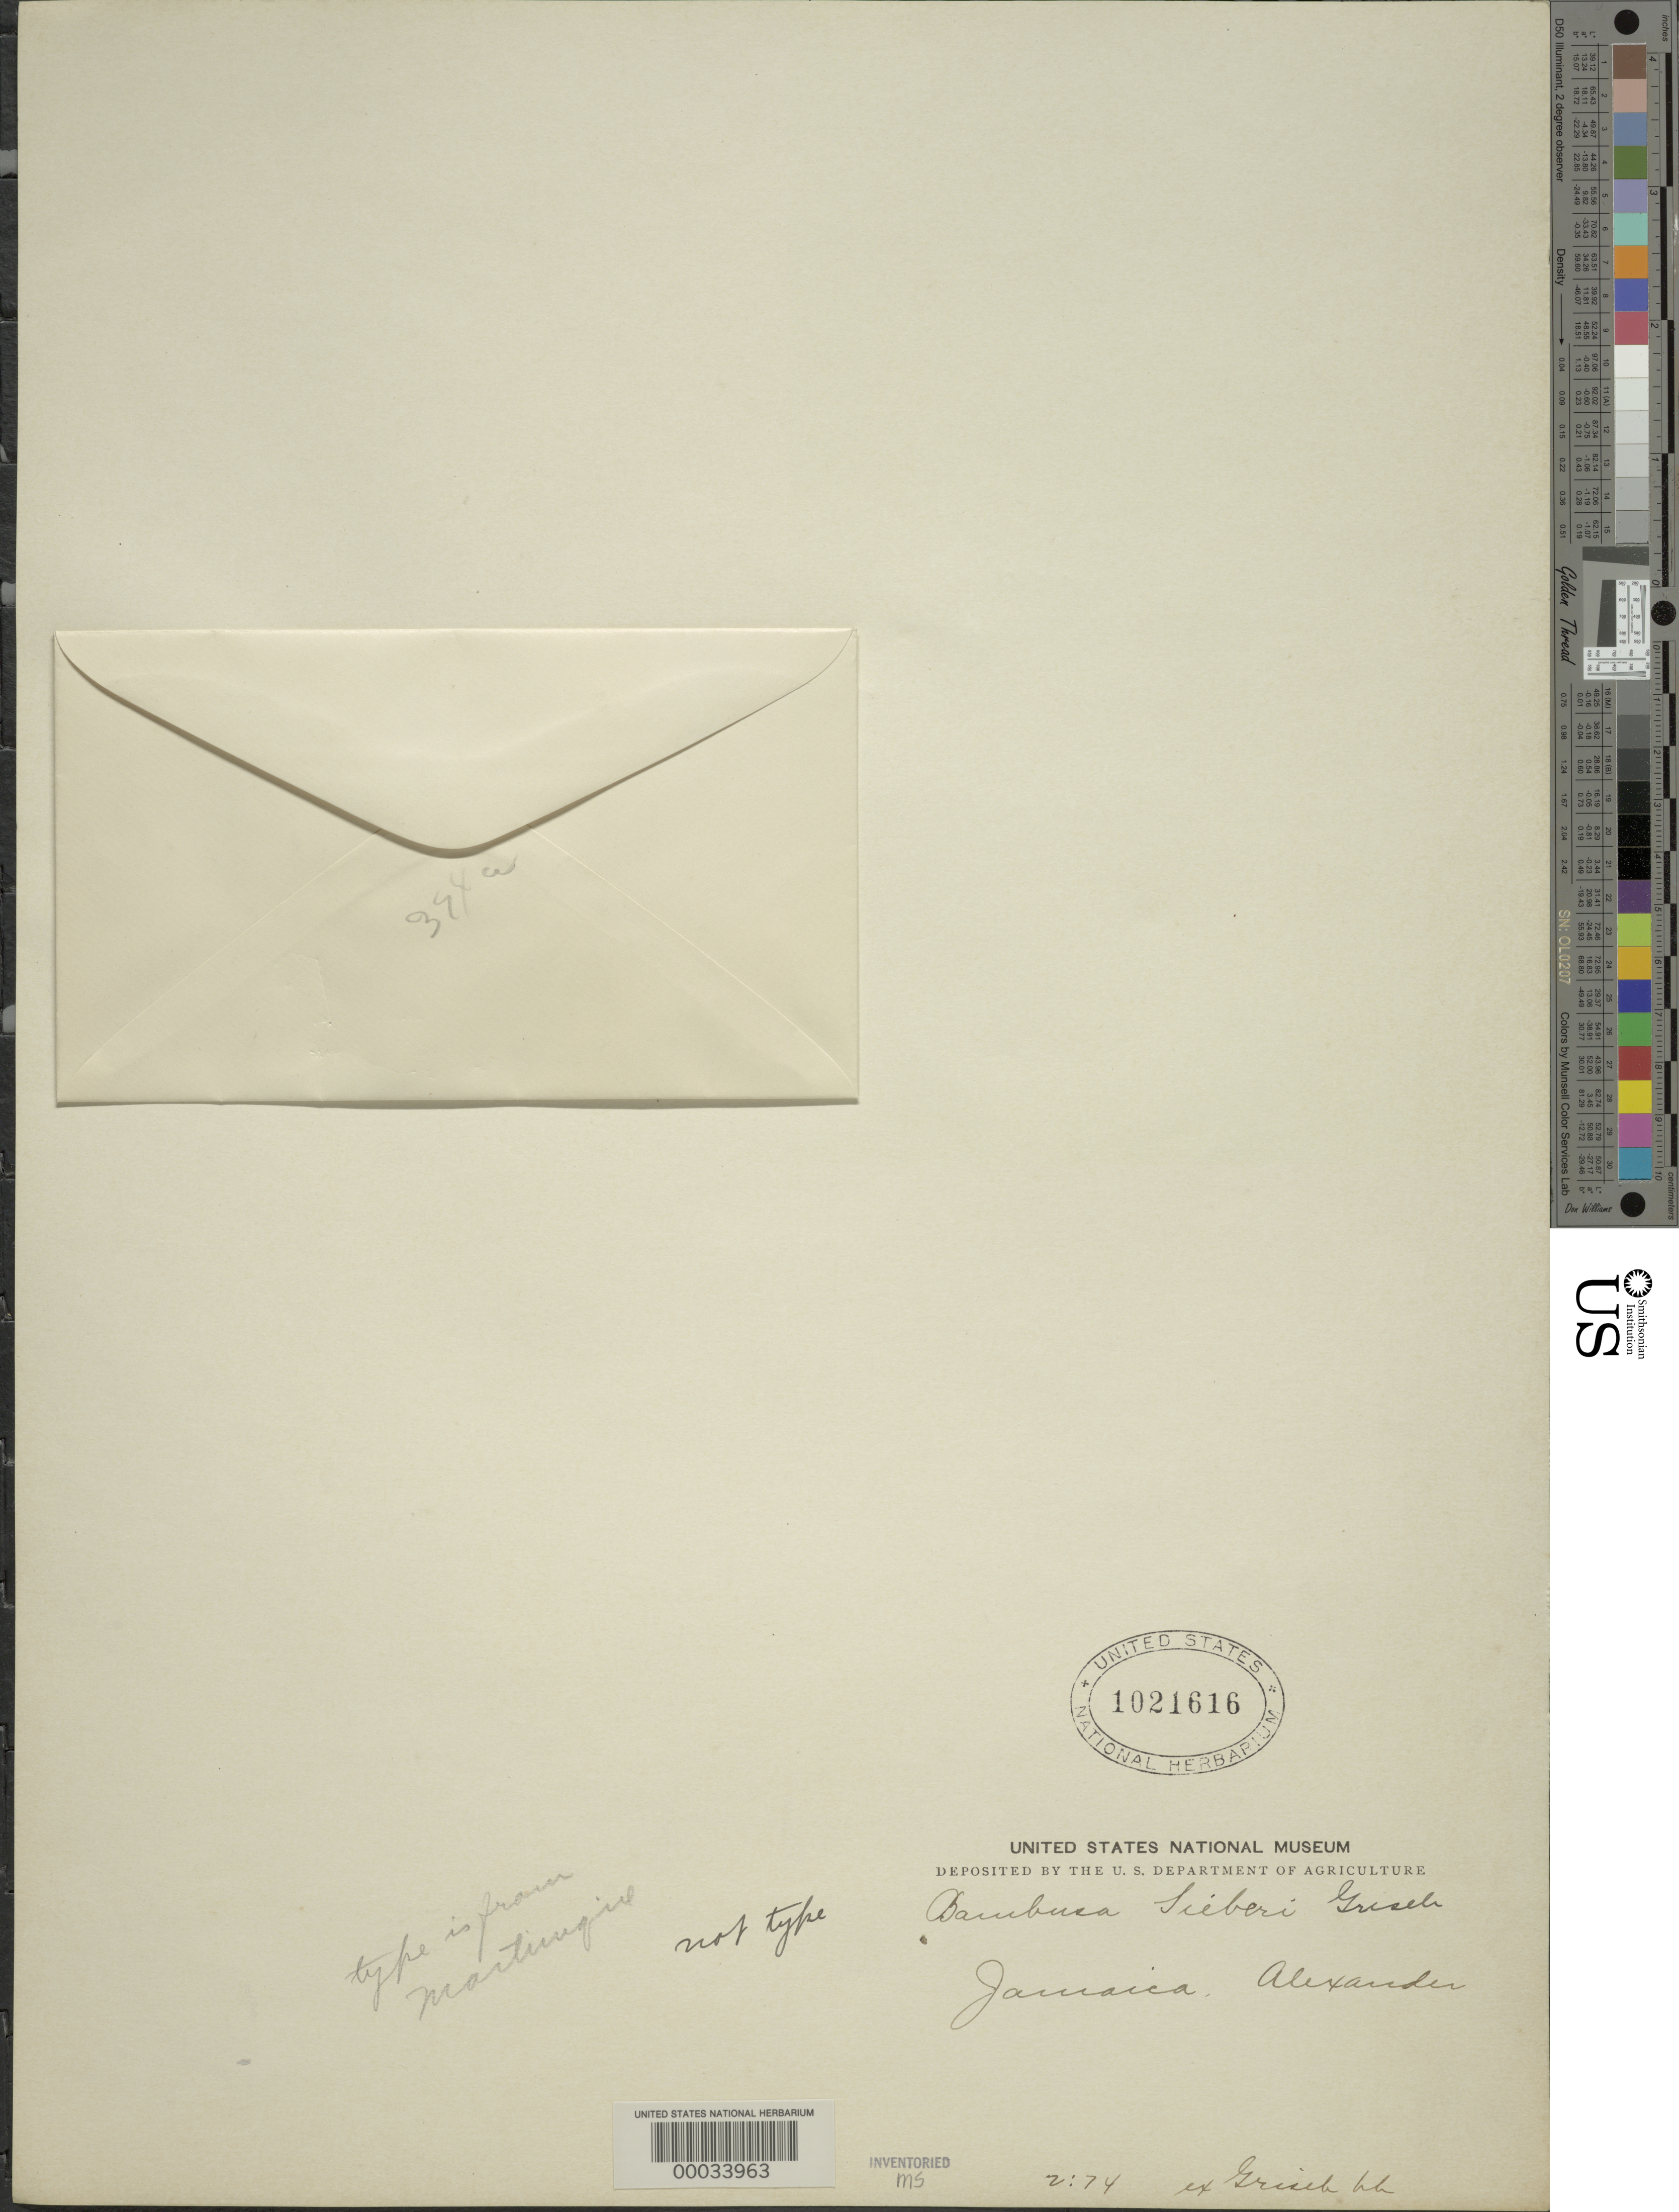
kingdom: Plantae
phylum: Tracheophyta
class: Liliopsida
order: Poales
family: Poaceae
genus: Bambusa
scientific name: Bambusa sp.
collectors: Alexander, --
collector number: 394 A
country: Jamaica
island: Greater Antilles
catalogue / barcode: US 1021616